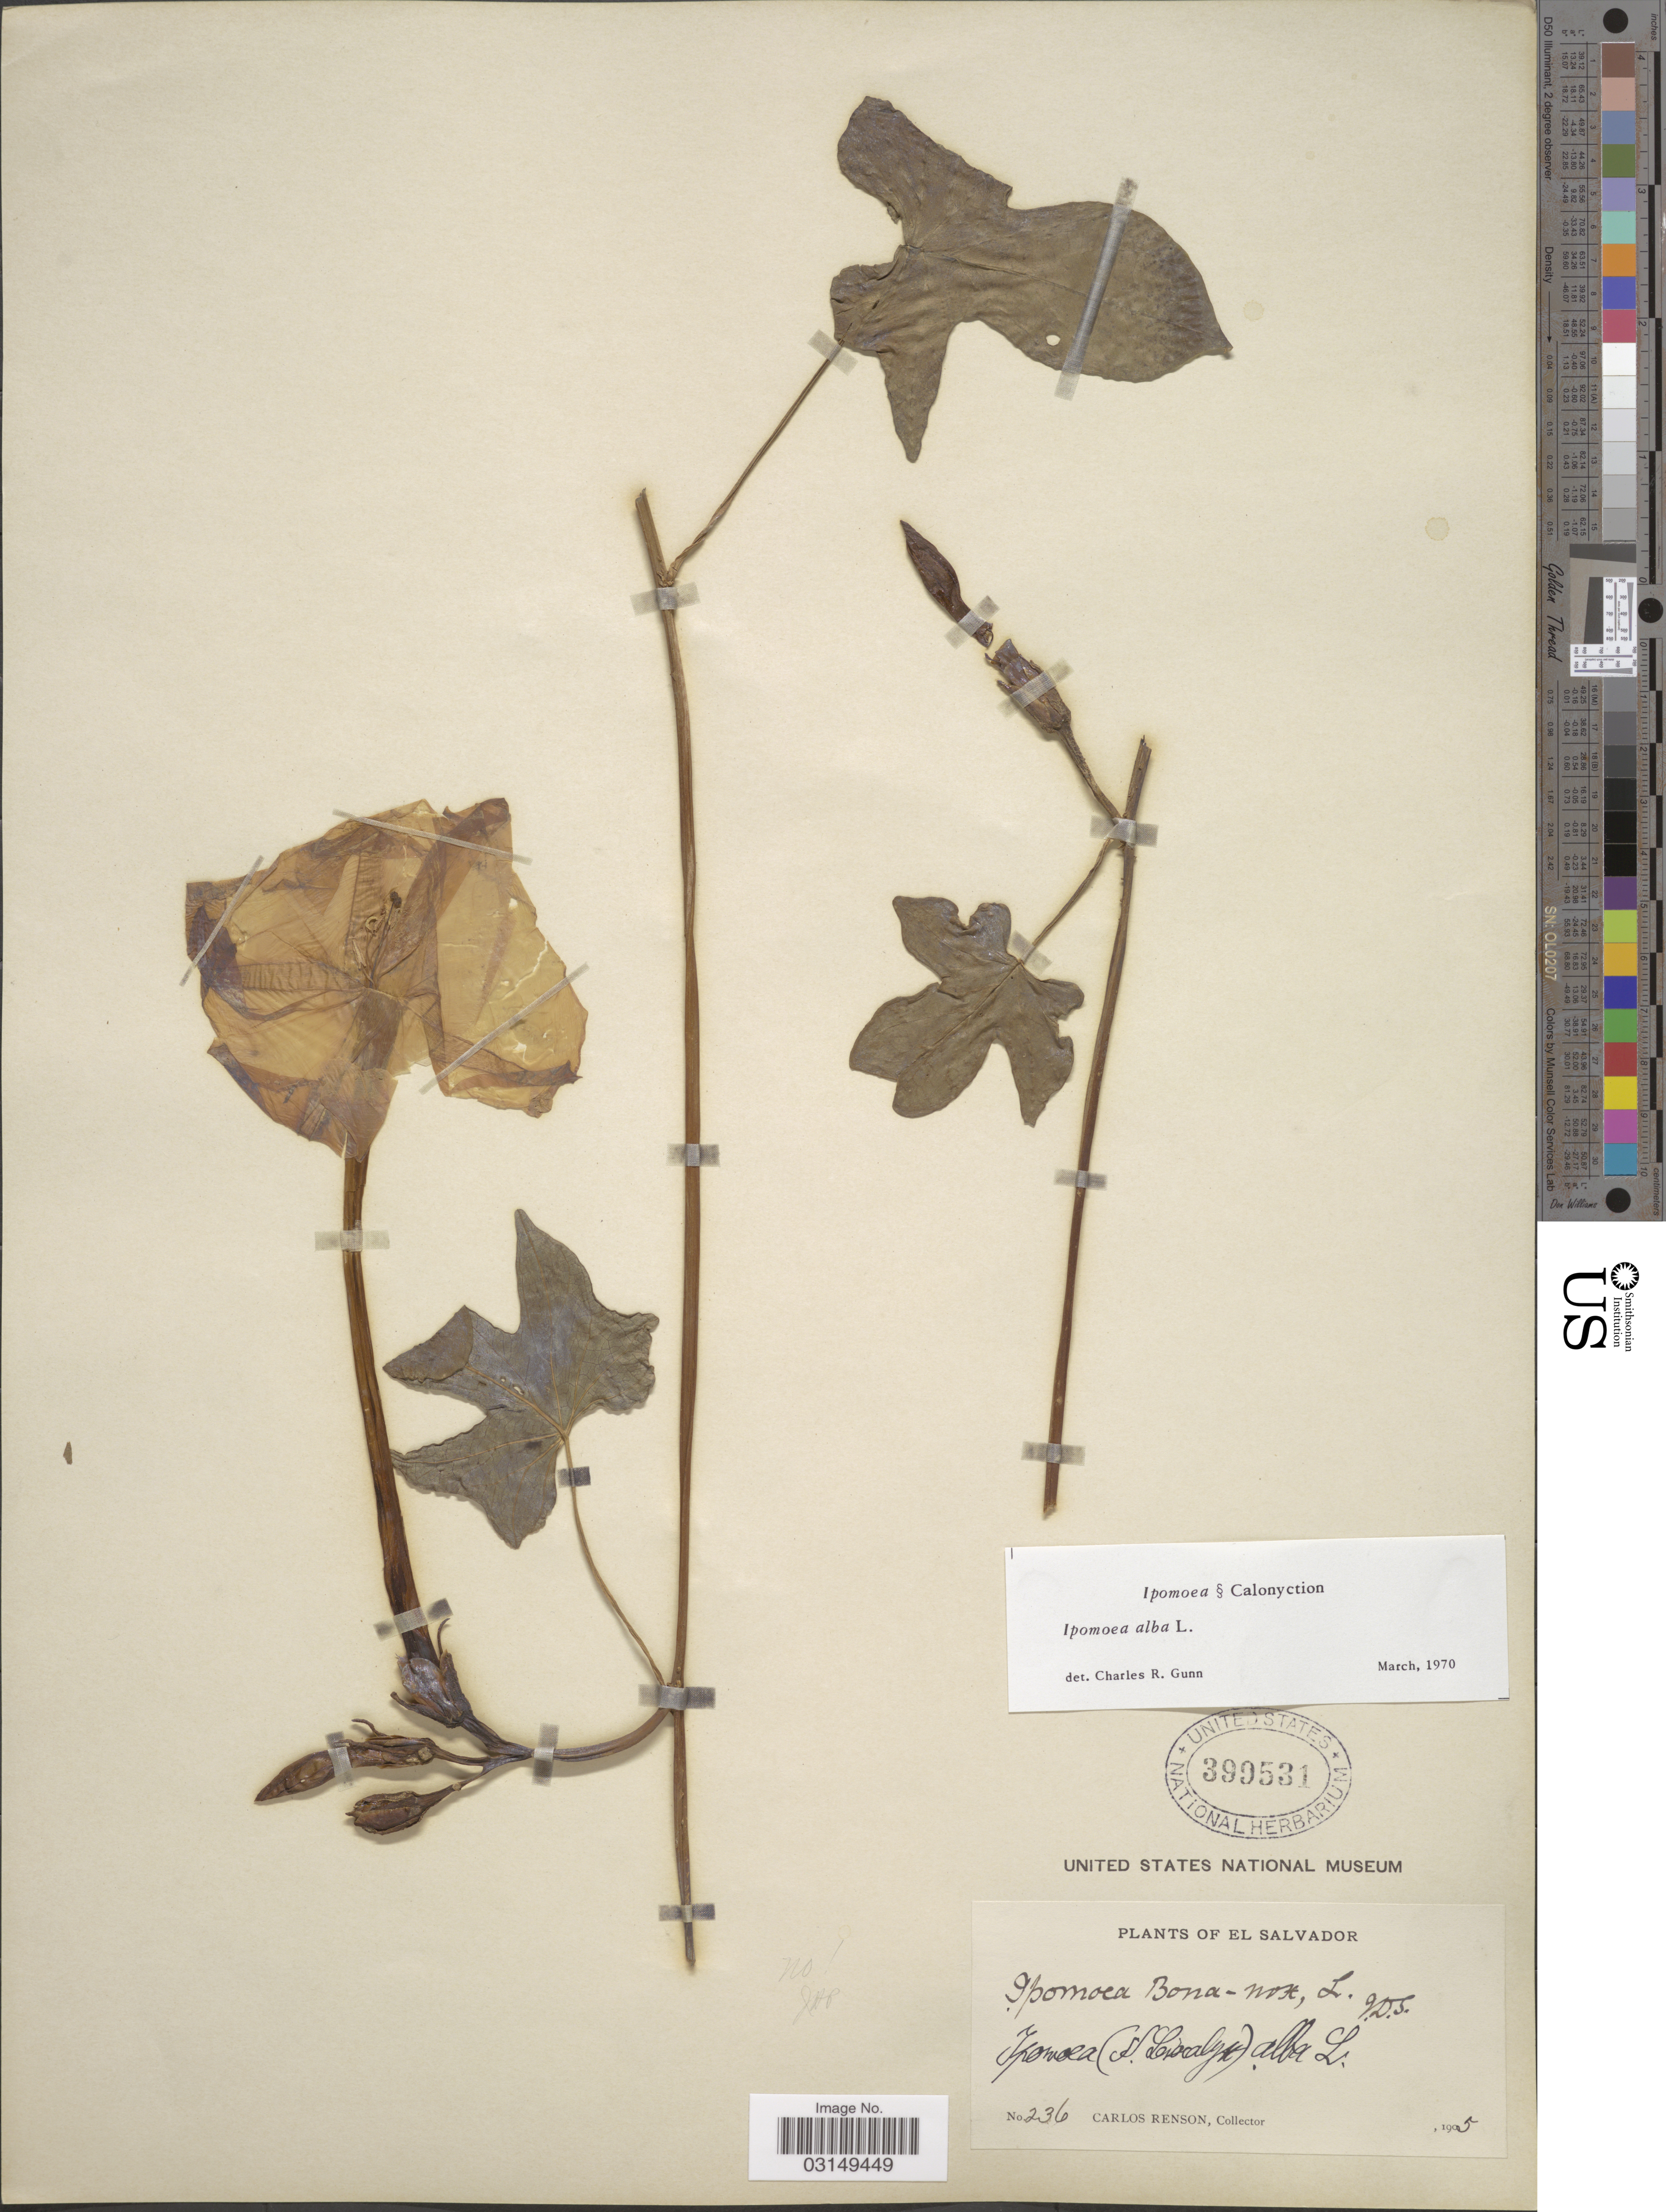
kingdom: Plantae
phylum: Tracheophyta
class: Magnoliopsida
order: Solanales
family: Convolvulaceae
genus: Ipomoea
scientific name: Ipomoea alba L.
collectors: C. Renson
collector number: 236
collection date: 1905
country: El Salvador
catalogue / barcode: US 399531